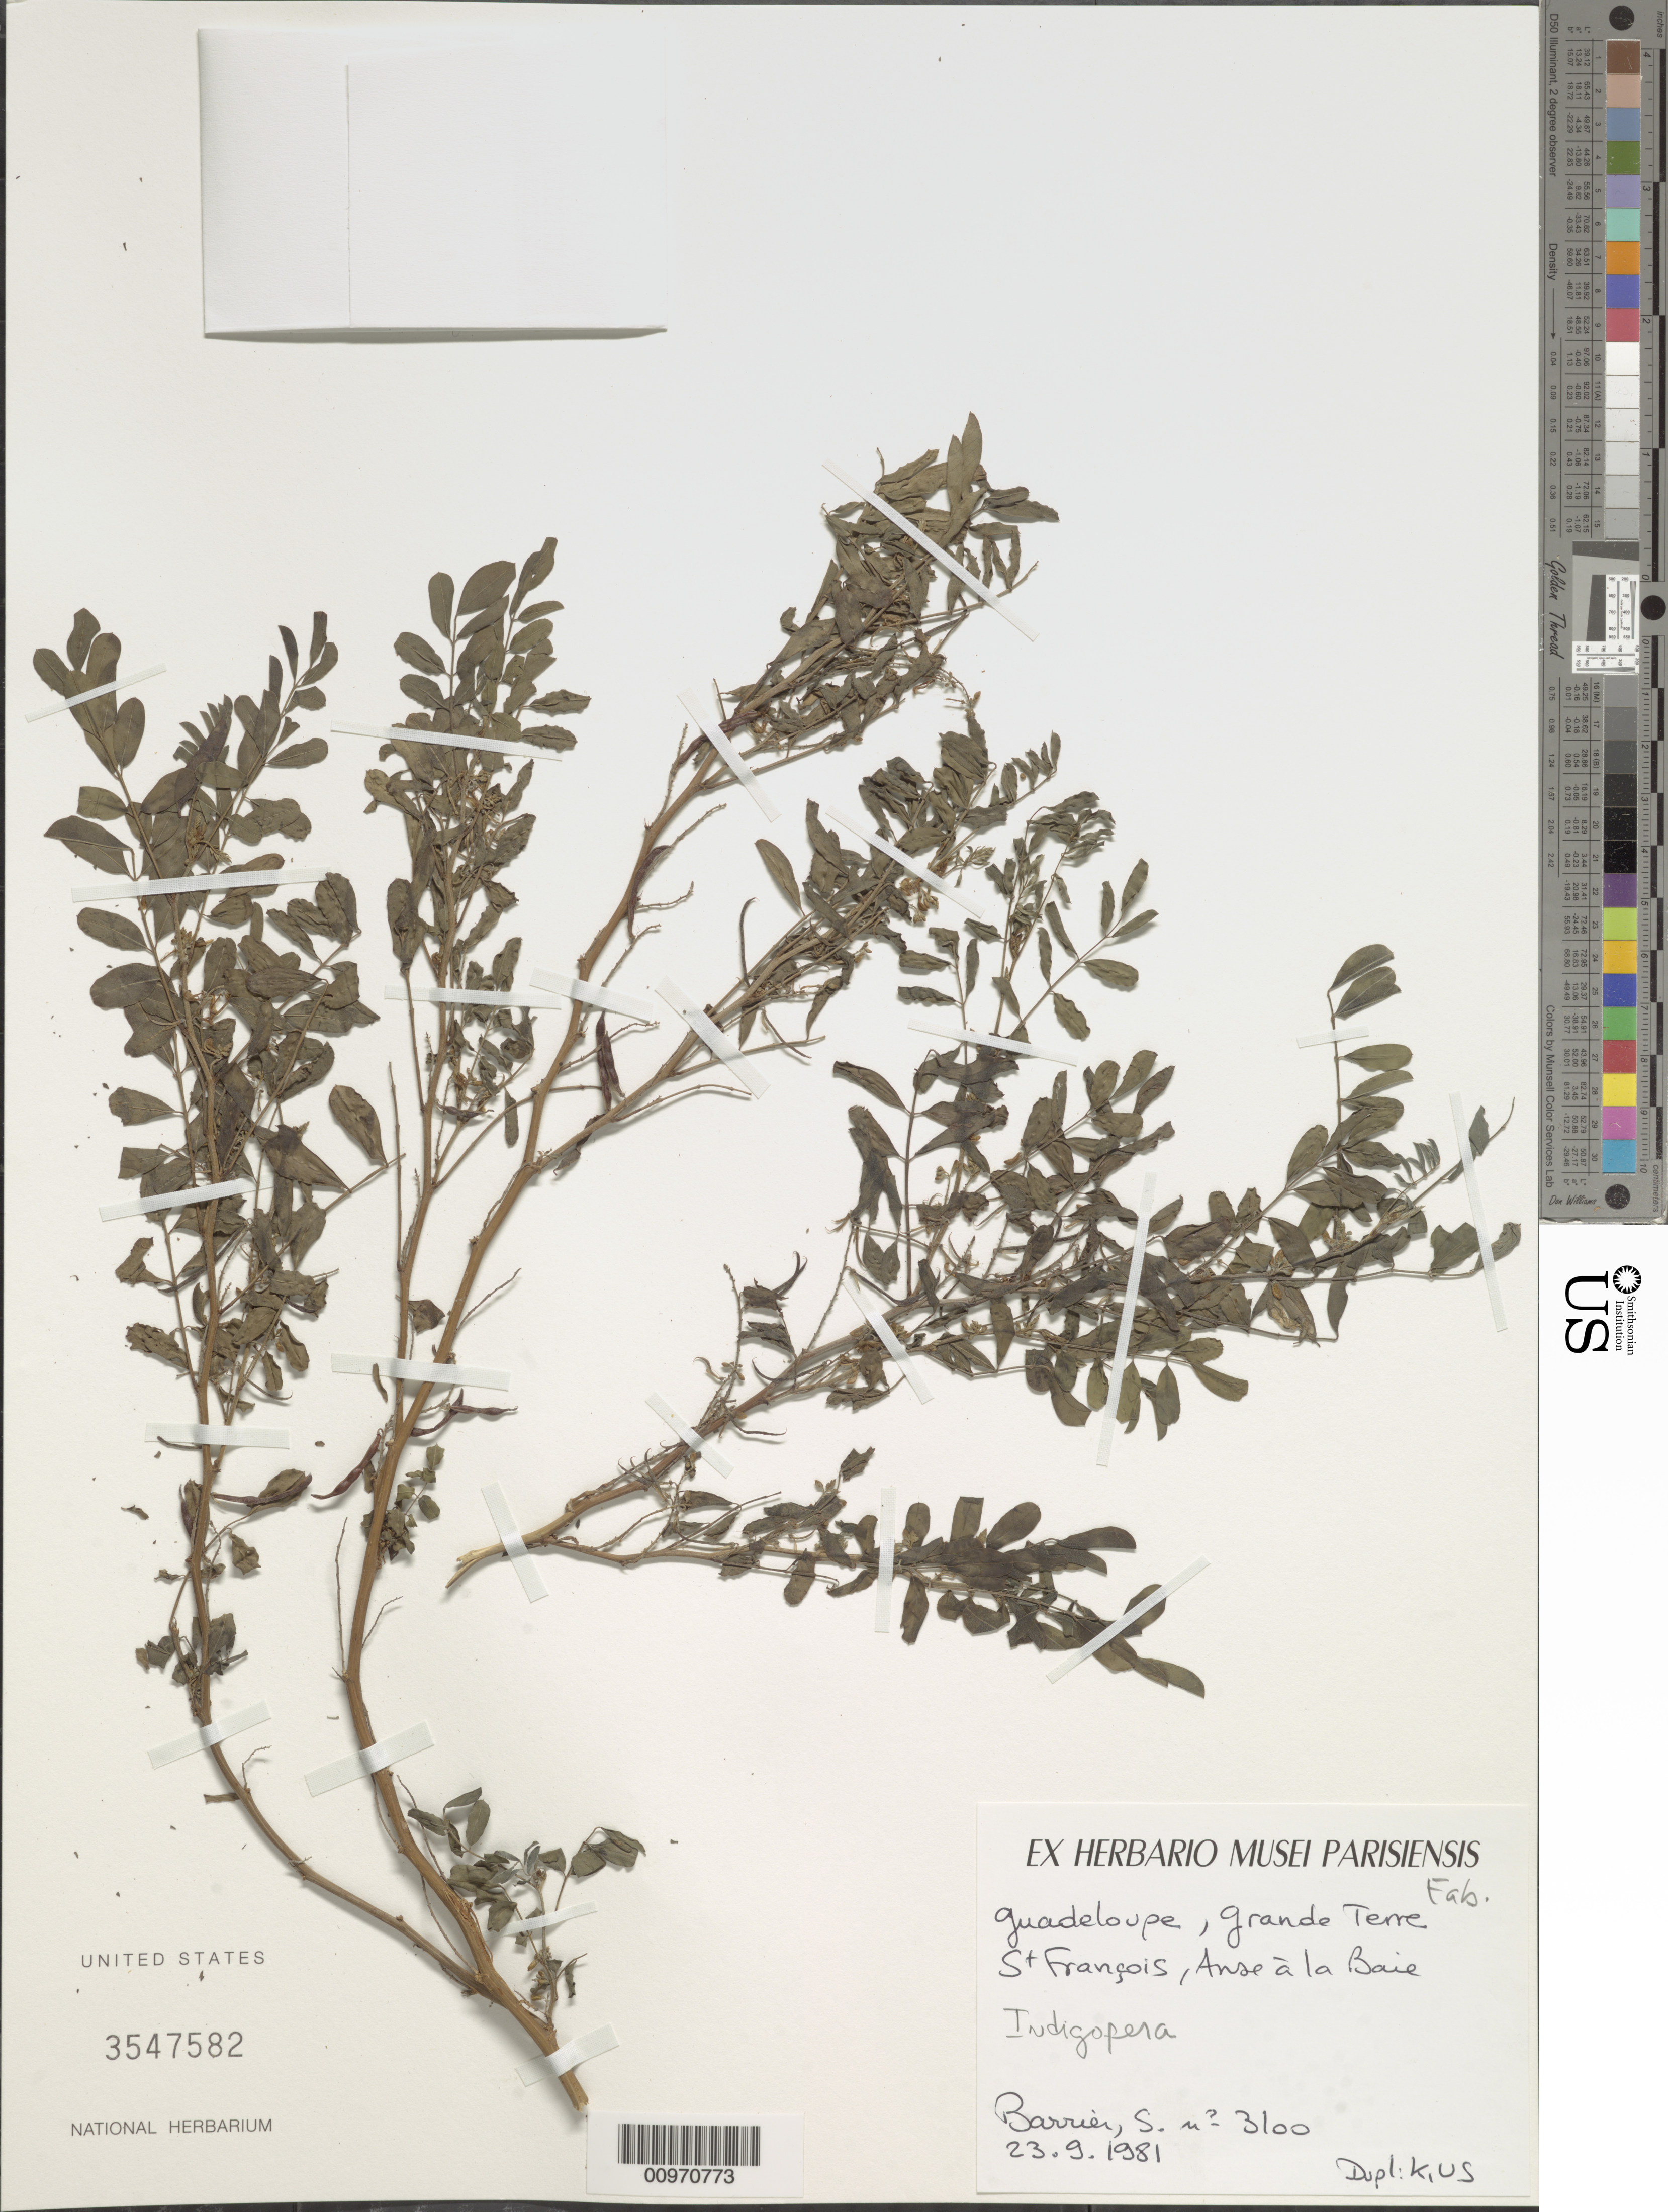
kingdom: Plantae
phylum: Tracheophyta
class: Magnoliopsida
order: Fabales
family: Fabaceae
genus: Indigofera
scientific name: Indigofera sp.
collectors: S. Barrier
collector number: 3100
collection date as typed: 23 Sep 1981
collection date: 1981-09-23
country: Guadeloupe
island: Grande Terre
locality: Grand Terre, St. François, Anse à la Baie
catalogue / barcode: US 3547582